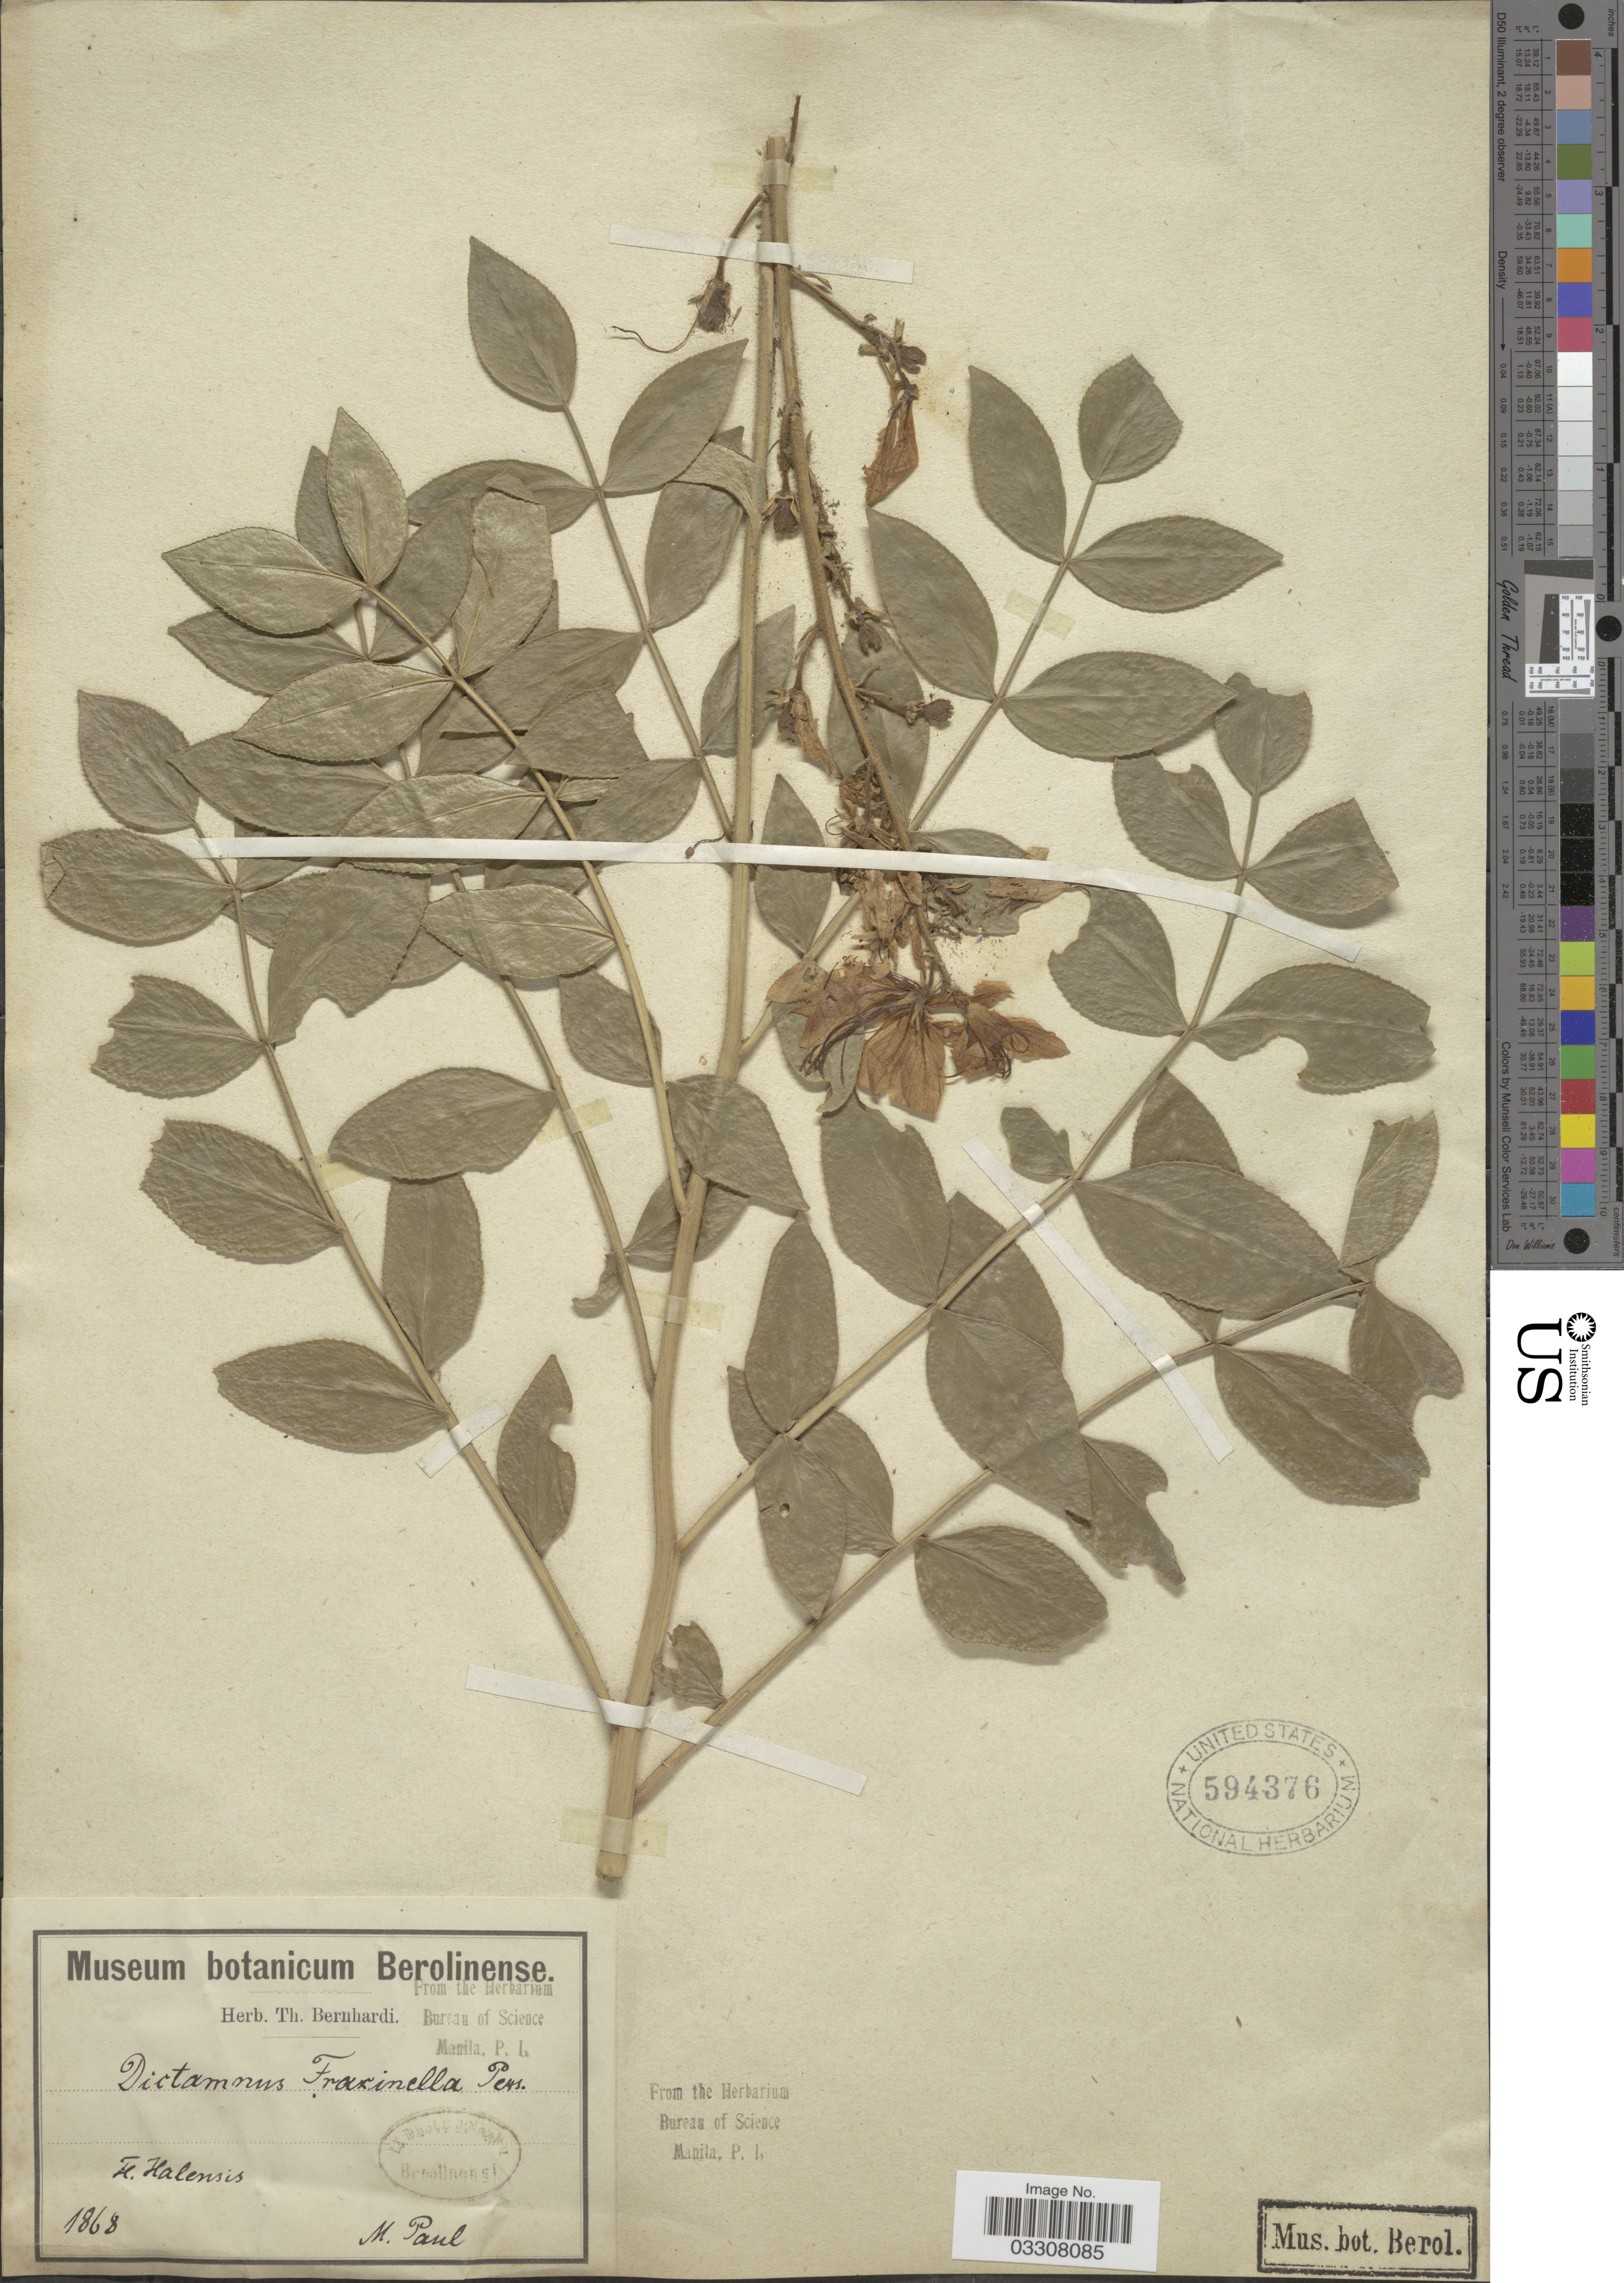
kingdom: Plantae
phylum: Tracheophyta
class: Magnoliopsida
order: Sapindales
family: Rutaceae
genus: Dictamnus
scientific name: Dictamnus albus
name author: L.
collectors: M. Paul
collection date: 1868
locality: Halensis.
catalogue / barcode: US 594376